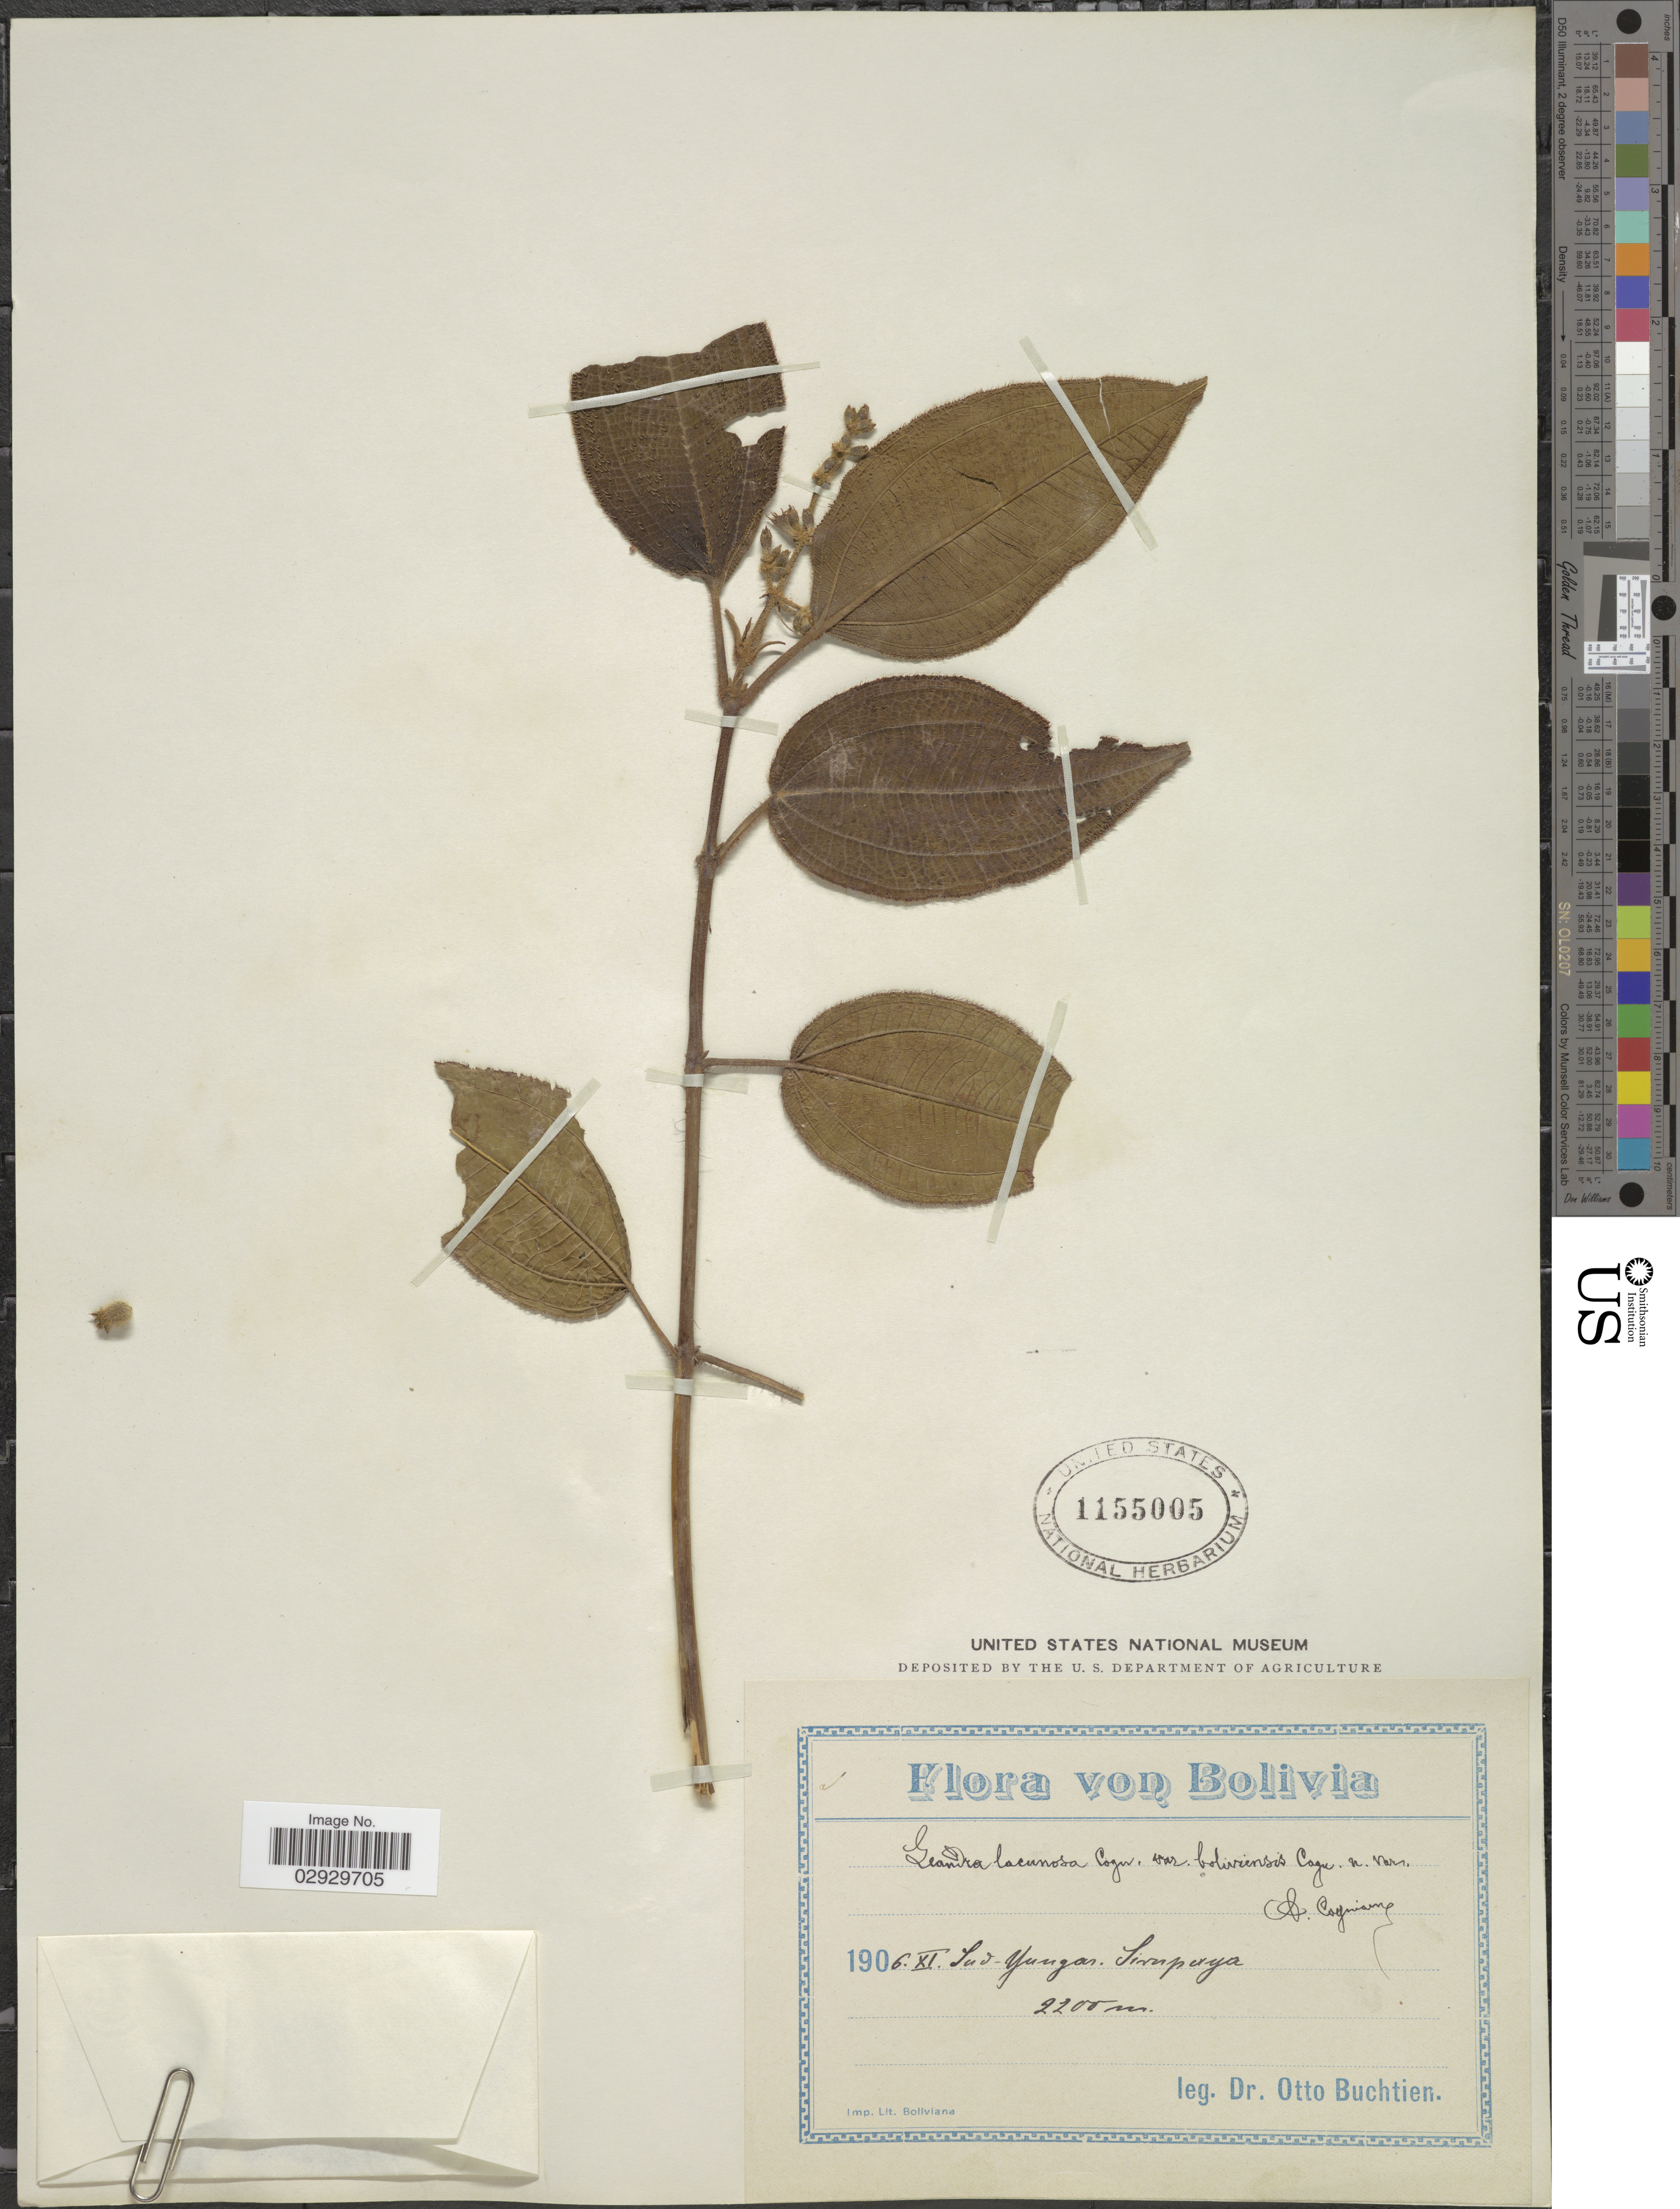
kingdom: Plantae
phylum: Tracheophyta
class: Magnoliopsida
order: Myrtales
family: Melastomataceae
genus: Leandra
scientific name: Leandra lacunosa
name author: Cogn.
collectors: O. Buchtien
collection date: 1906-11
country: Bolivia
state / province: La Paz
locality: Sud - Yungas. Sirupaya.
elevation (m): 2200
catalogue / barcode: US 1155005